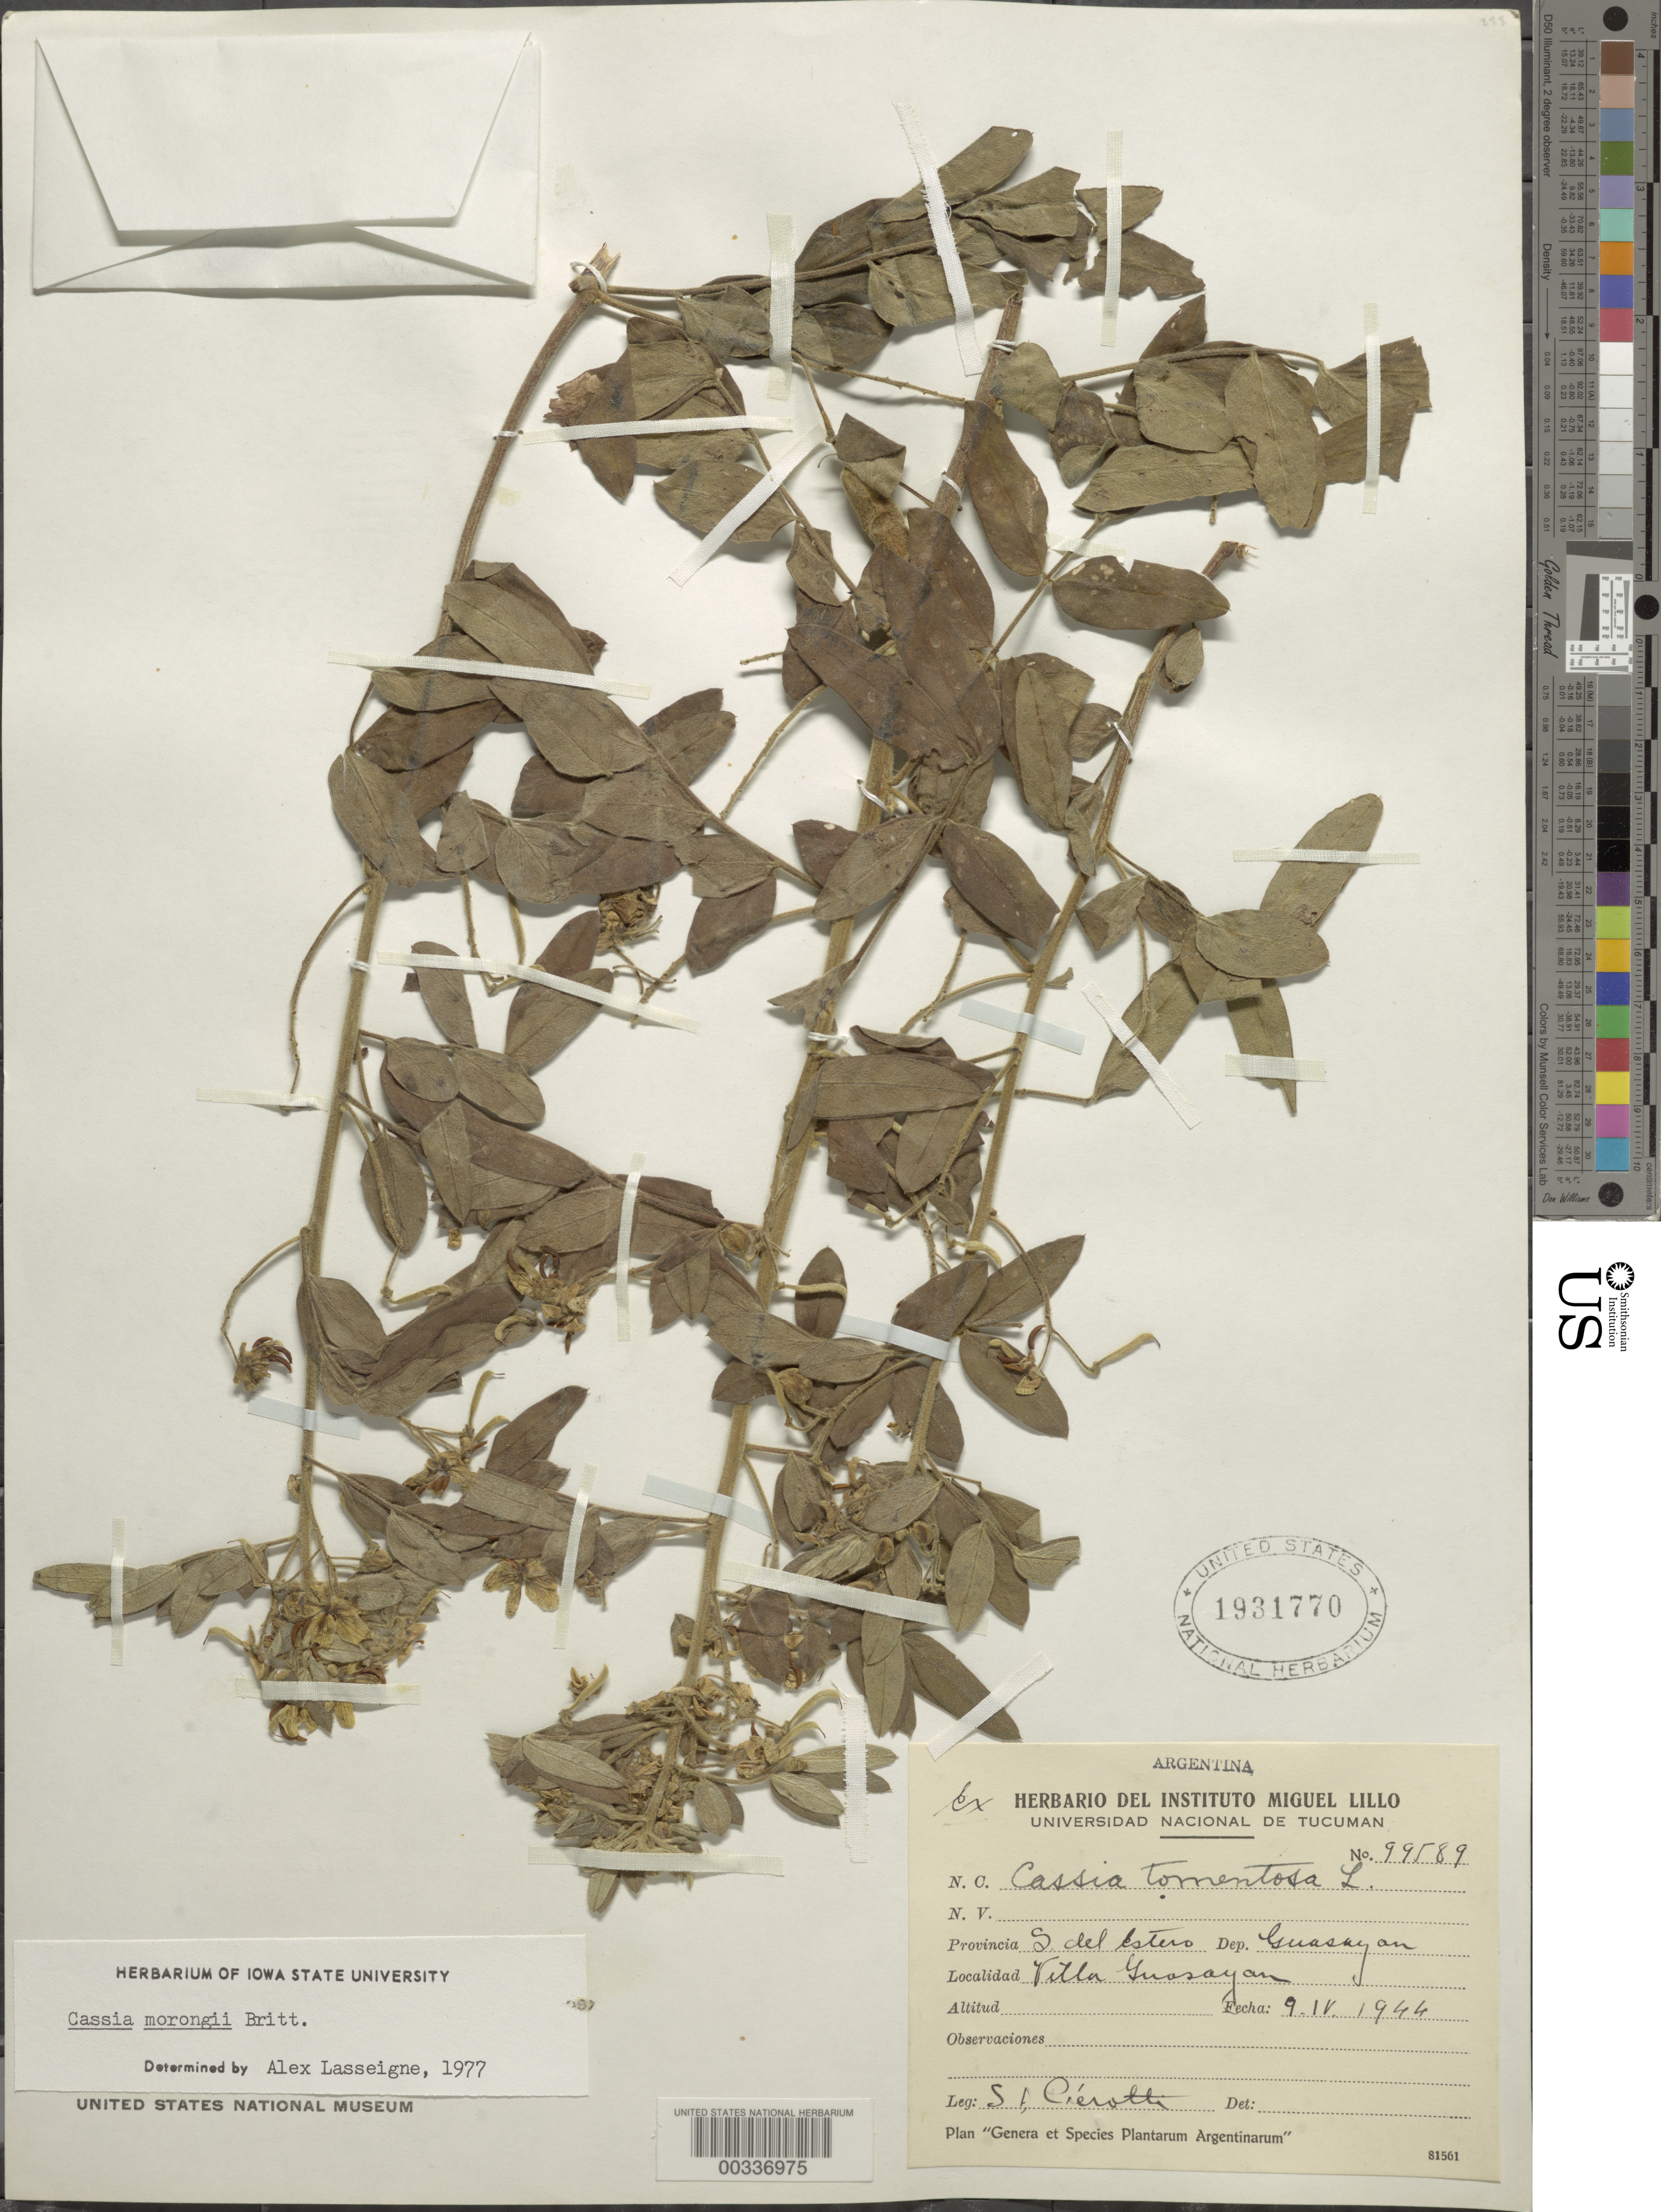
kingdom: Plantae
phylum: Tracheophyta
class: Magnoliopsida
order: Fabales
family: Fabaceae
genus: Senna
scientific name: Senna morongii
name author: (Britton) H.S. Irwin & Barneby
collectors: S. A. Pierotti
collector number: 99589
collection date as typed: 09 Apr 1944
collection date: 1944-04-09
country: Argentina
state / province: Santiago del Estero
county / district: Guasayán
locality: Villa Guasayan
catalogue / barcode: US 1931770